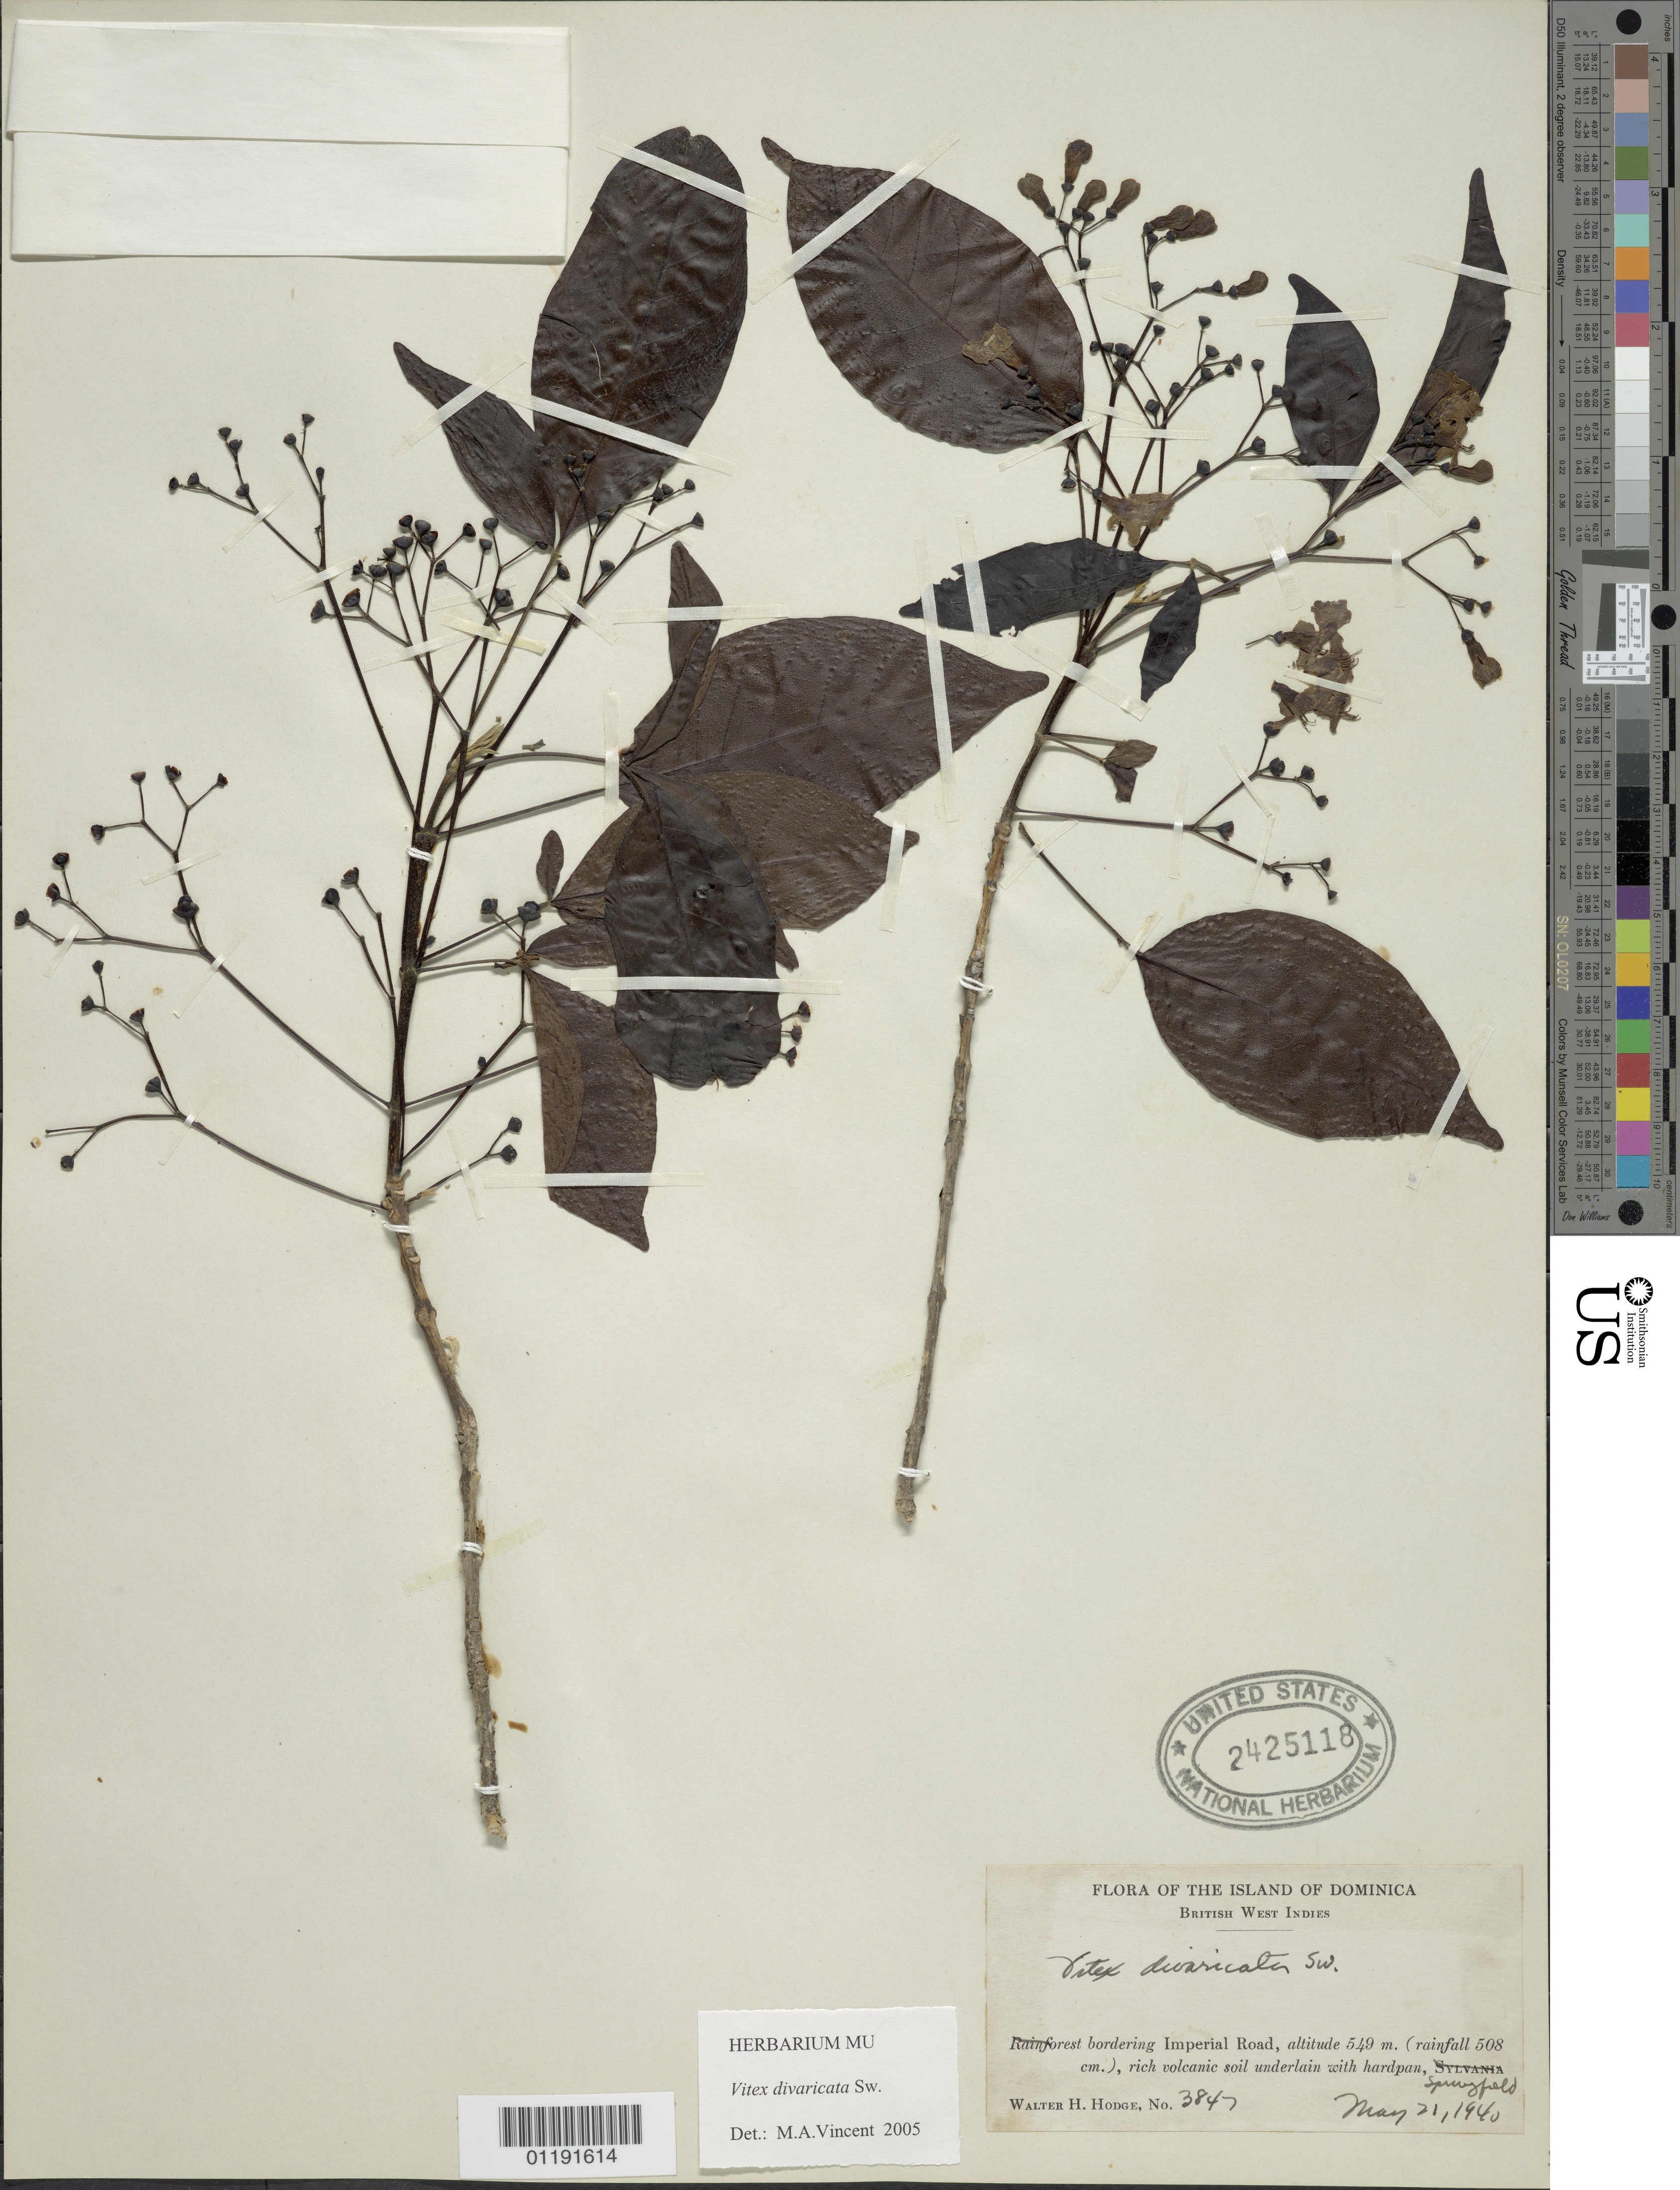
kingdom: Plantae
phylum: Tracheophyta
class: Magnoliopsida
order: Lamiales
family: Lamiaceae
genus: Vitex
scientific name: Vitex divaricata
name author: Sw.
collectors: W. Hodge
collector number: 3847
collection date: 1940-05-21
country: Dominica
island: Dominica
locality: Imperial Road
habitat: Forest bordering road (rainfall 508 cm.), rich volcanic soil underlain with hardpan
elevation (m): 549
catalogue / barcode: US 2425118